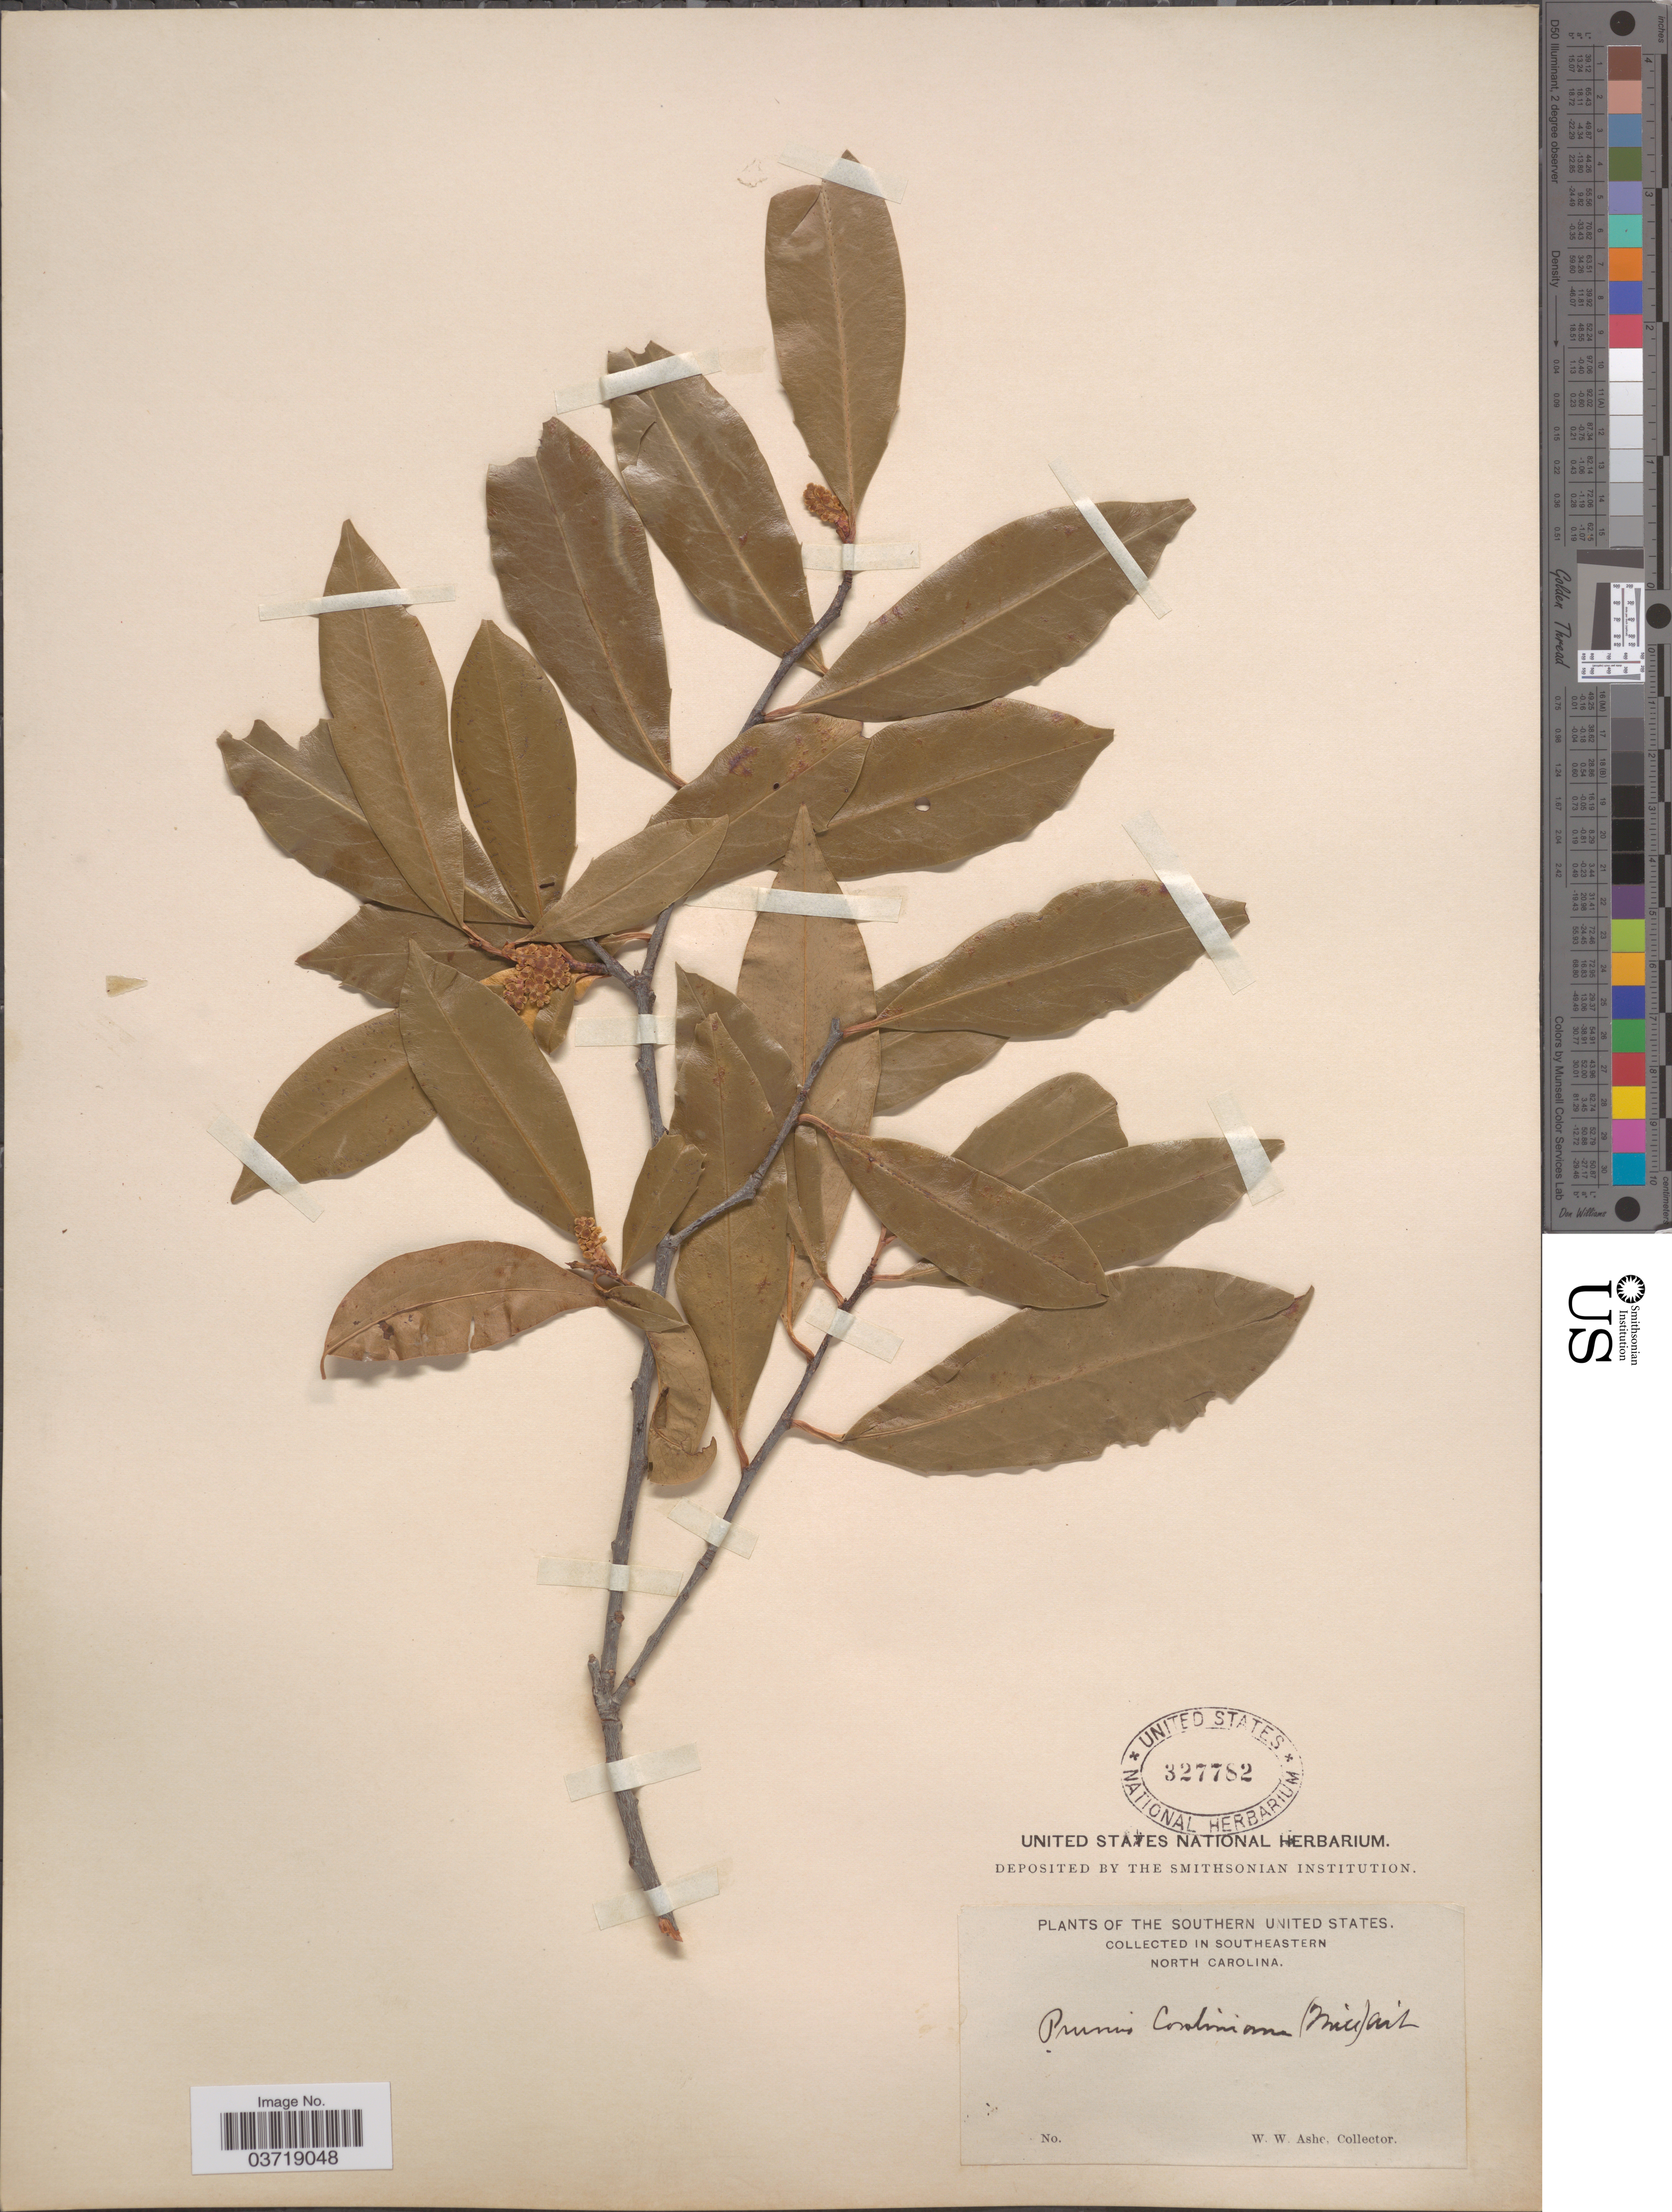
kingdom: Plantae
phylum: Tracheophyta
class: Magnoliopsida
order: Rosales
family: Rosaceae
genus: Prunus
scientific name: Prunus caroliniana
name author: (Mill.) Aiton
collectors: W. W. Ashe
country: United States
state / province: North Carolina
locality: The Southern United States. In Southeastern North Carolina.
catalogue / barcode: US 327782